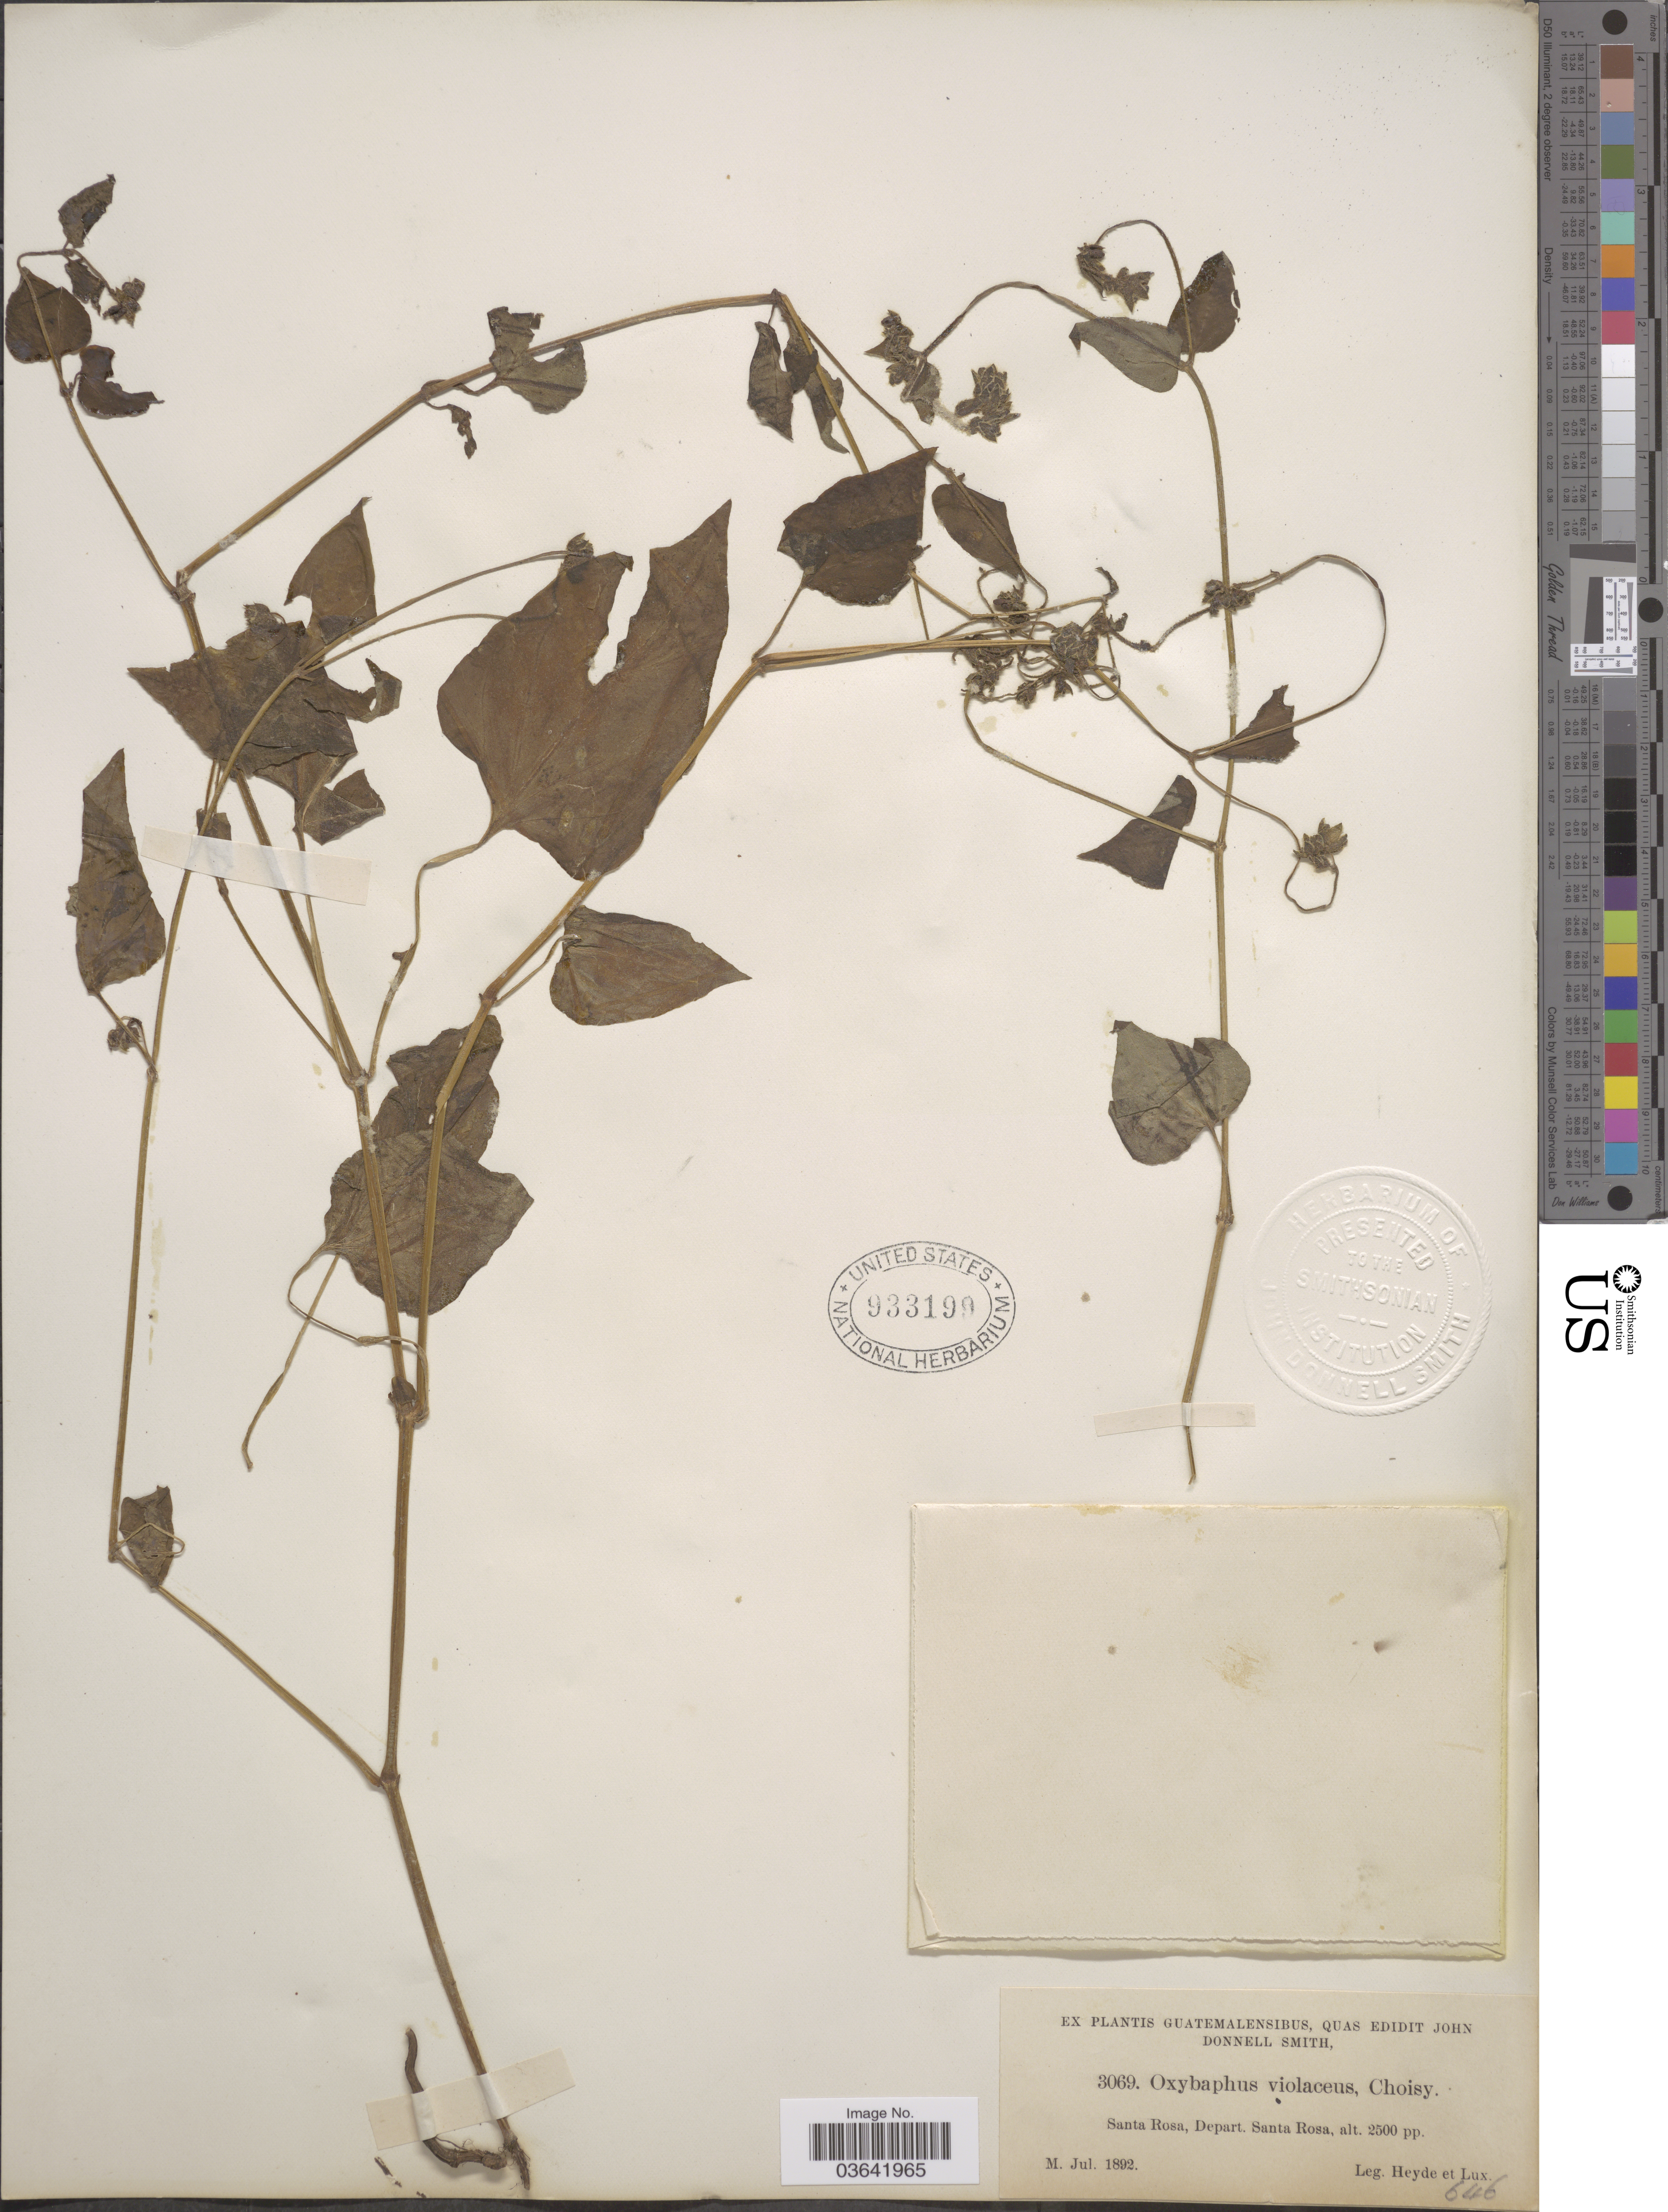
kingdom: Plantae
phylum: Tracheophyta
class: Magnoliopsida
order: Caryophyllales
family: Nyctaginaceae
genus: Mirabilis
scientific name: Mirabilis violacea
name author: (L.) Heimerl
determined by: Strong, Mark T., (BOT), Smithsonian Institution - National Museum of Natural History (UNITED STATES)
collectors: Heyde & Lux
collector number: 3069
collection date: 1892-07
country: Guatemala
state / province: Santa Rosa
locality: Depart. Santa Rosa.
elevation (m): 762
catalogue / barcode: US 933199